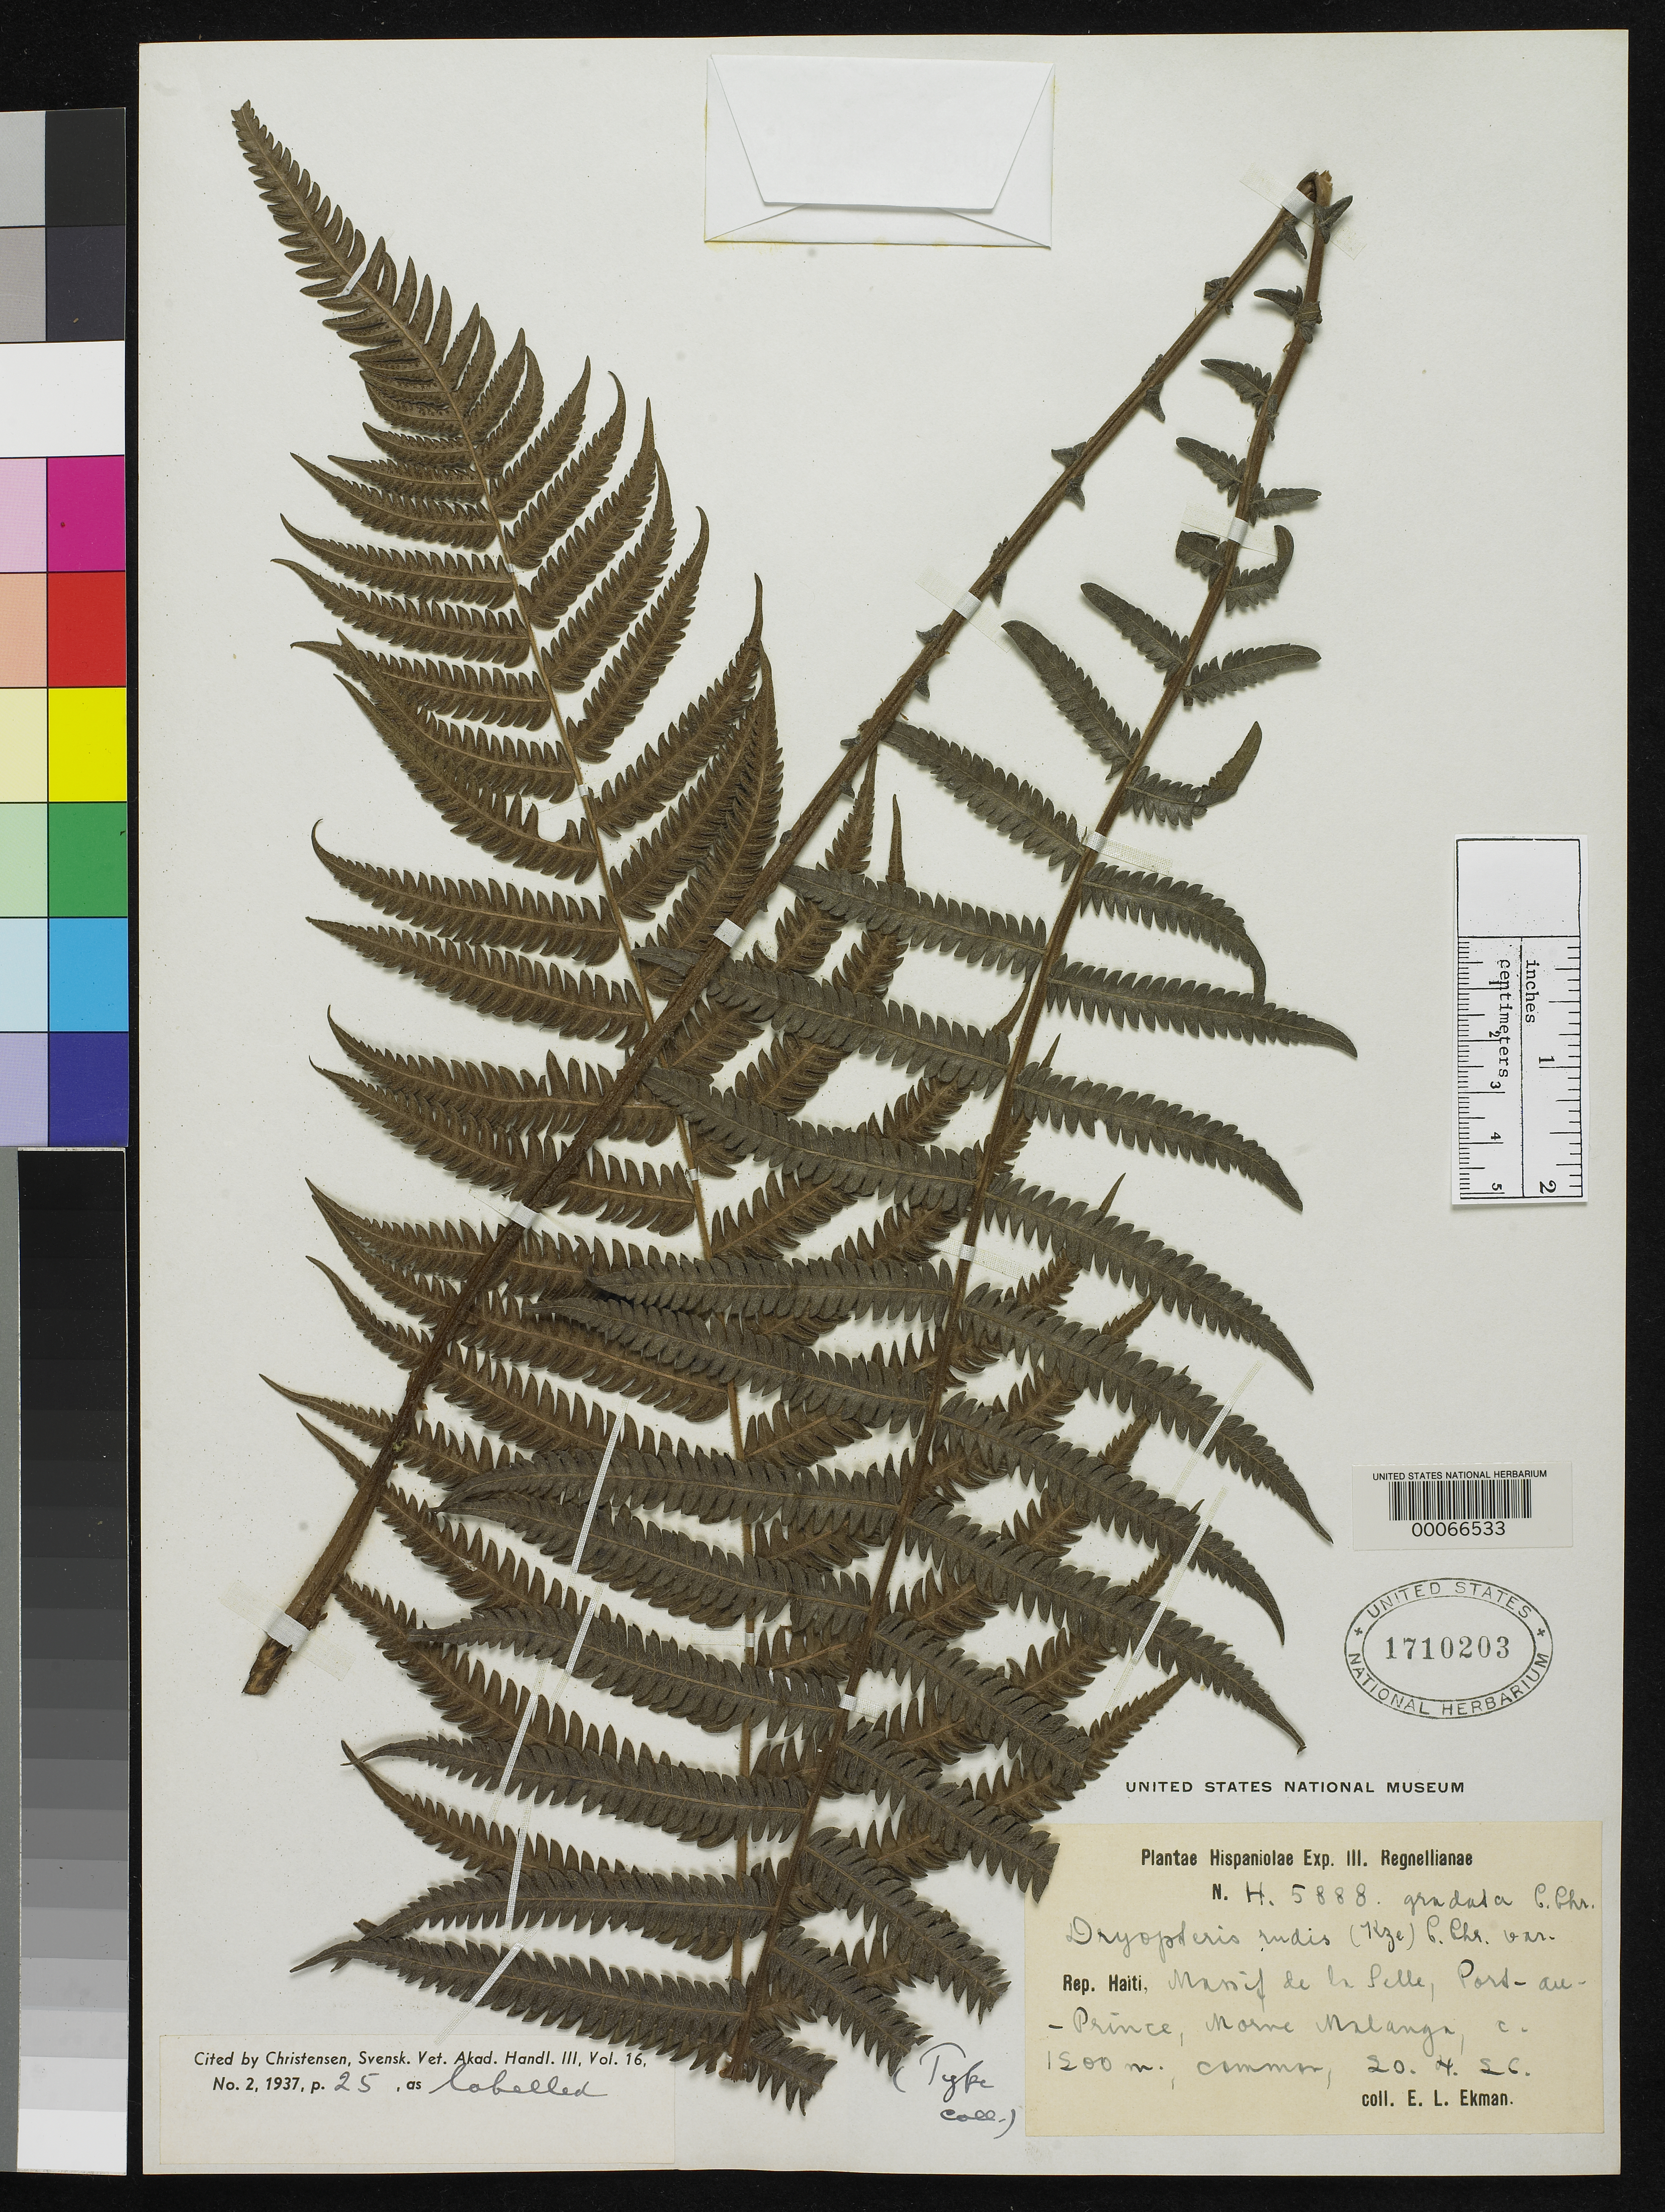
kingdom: Plantae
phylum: Tracheophyta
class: Polypodiopsida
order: Polypodiales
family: Dryopteridaceae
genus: Dryopteris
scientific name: Dryopteris rudis var. gradata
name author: C. Chr.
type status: Type Collection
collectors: E. L. Ekman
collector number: H5888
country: Haiti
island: Hispaniola Island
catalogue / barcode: US 1710203